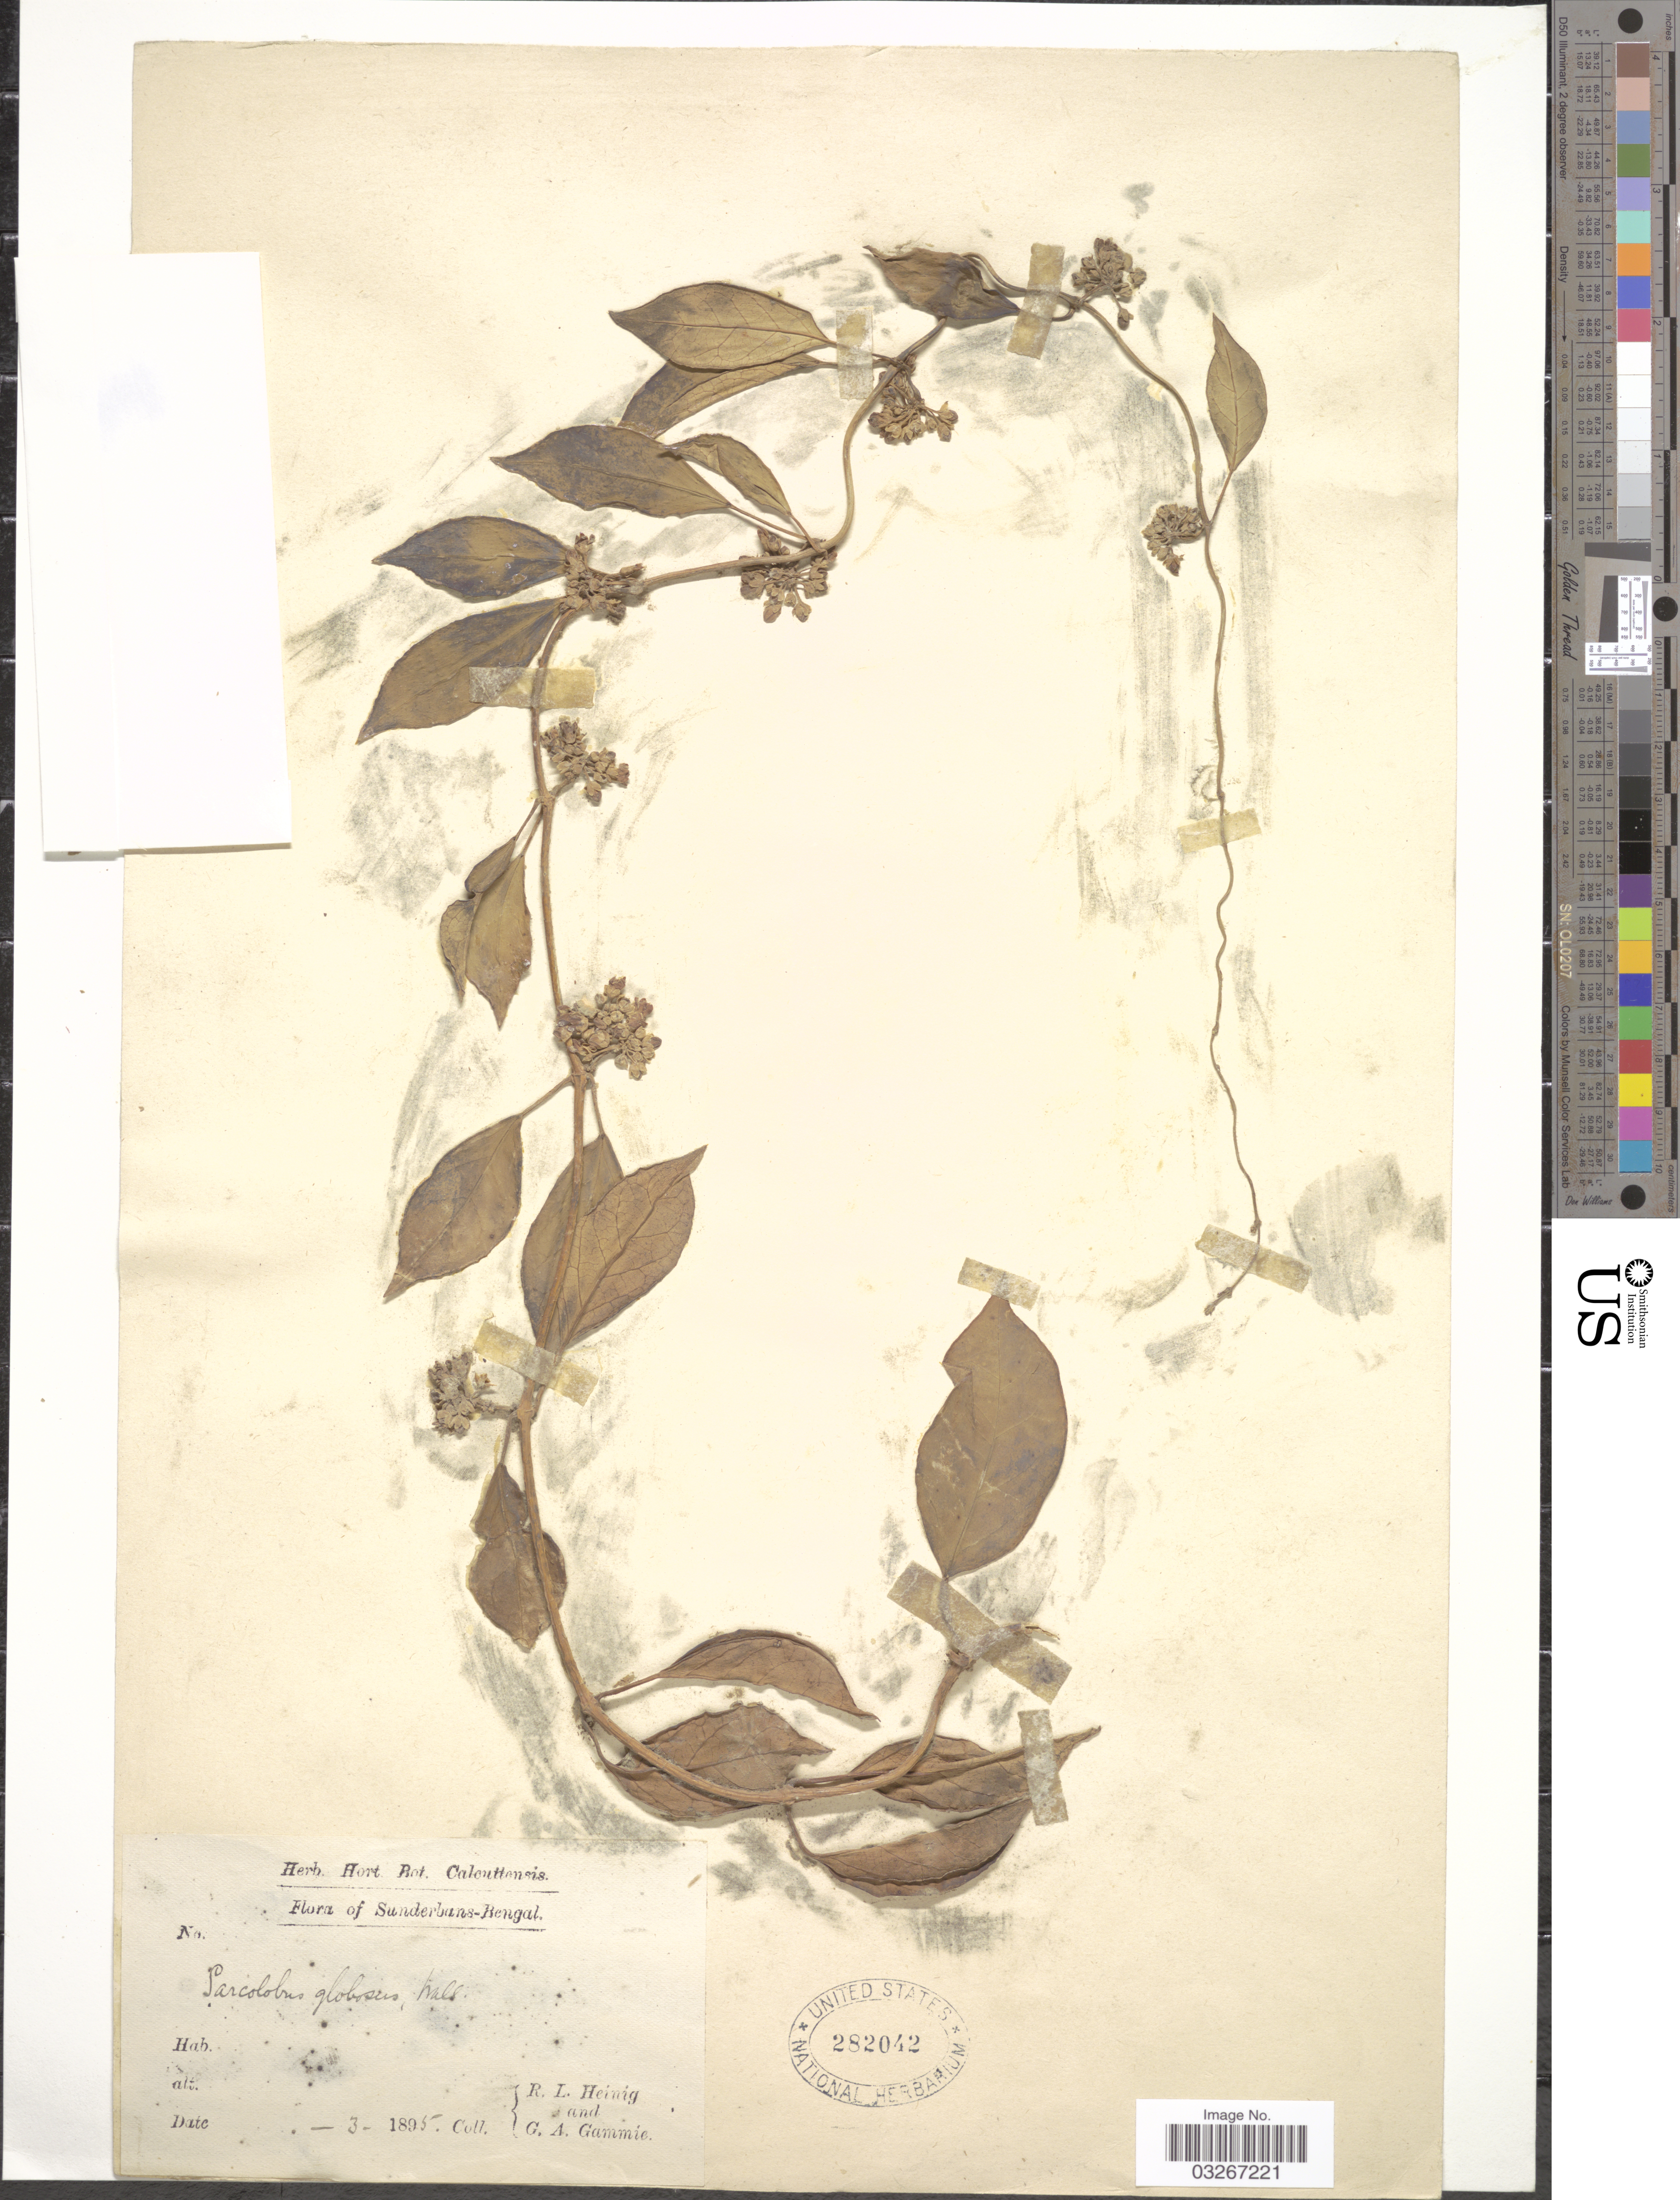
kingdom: Plantae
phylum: Tracheophyta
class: Magnoliopsida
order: Gentianales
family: Apocynaceae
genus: Sarcolobus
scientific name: Sarcolobus globosus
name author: Wall.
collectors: R. Heinig & G. Gammie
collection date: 1895-03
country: India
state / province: West Bengal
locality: Sunderbans-Bengal.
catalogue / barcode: US 282042